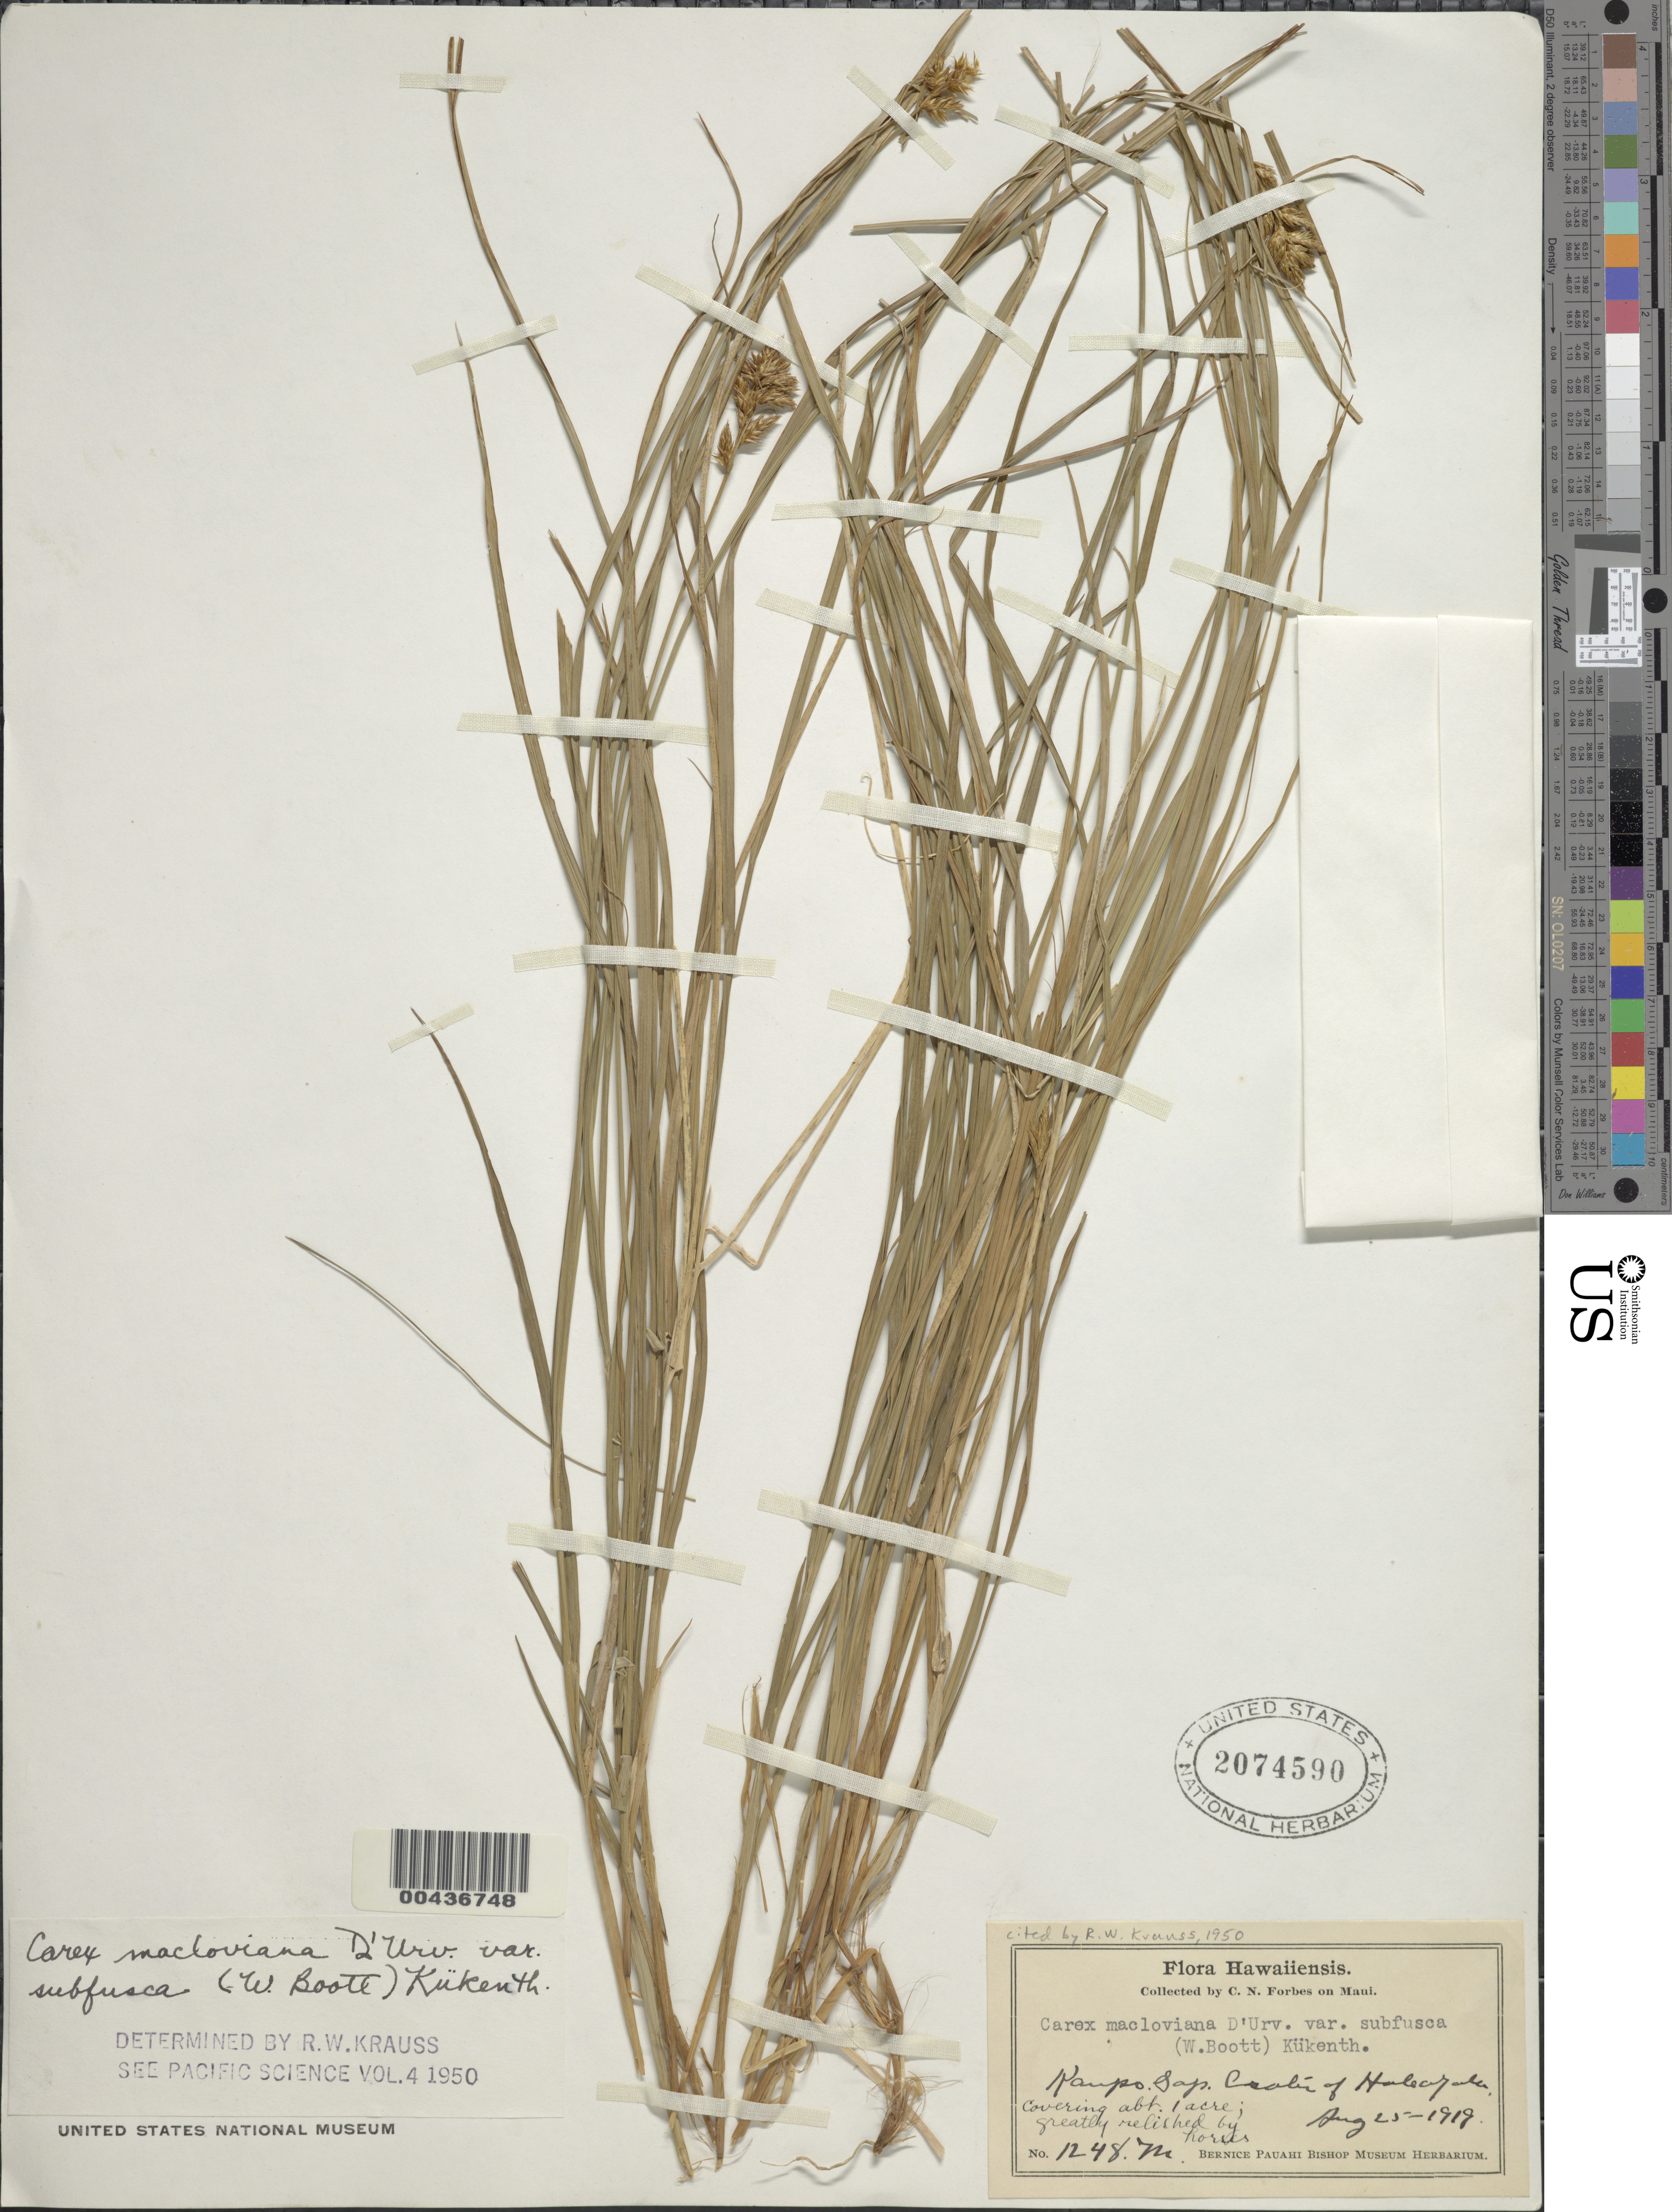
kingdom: Plantae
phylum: Tracheophyta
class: Liliopsida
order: Poales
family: Cyperaceae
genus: Carex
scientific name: Carex subfusca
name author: W. Boott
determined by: Wagner, W. L., (BOT), Smithsonian Institution - National Museum of Natural History (UNITED STATES)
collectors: C. N. Forbes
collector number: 1248.M.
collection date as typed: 25 Aug 1919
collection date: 1919-08-25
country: United States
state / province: Hawaii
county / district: Maui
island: Maui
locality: E. Maui, Kaupo Gap, Crater of Haleakala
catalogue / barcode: US 2074590